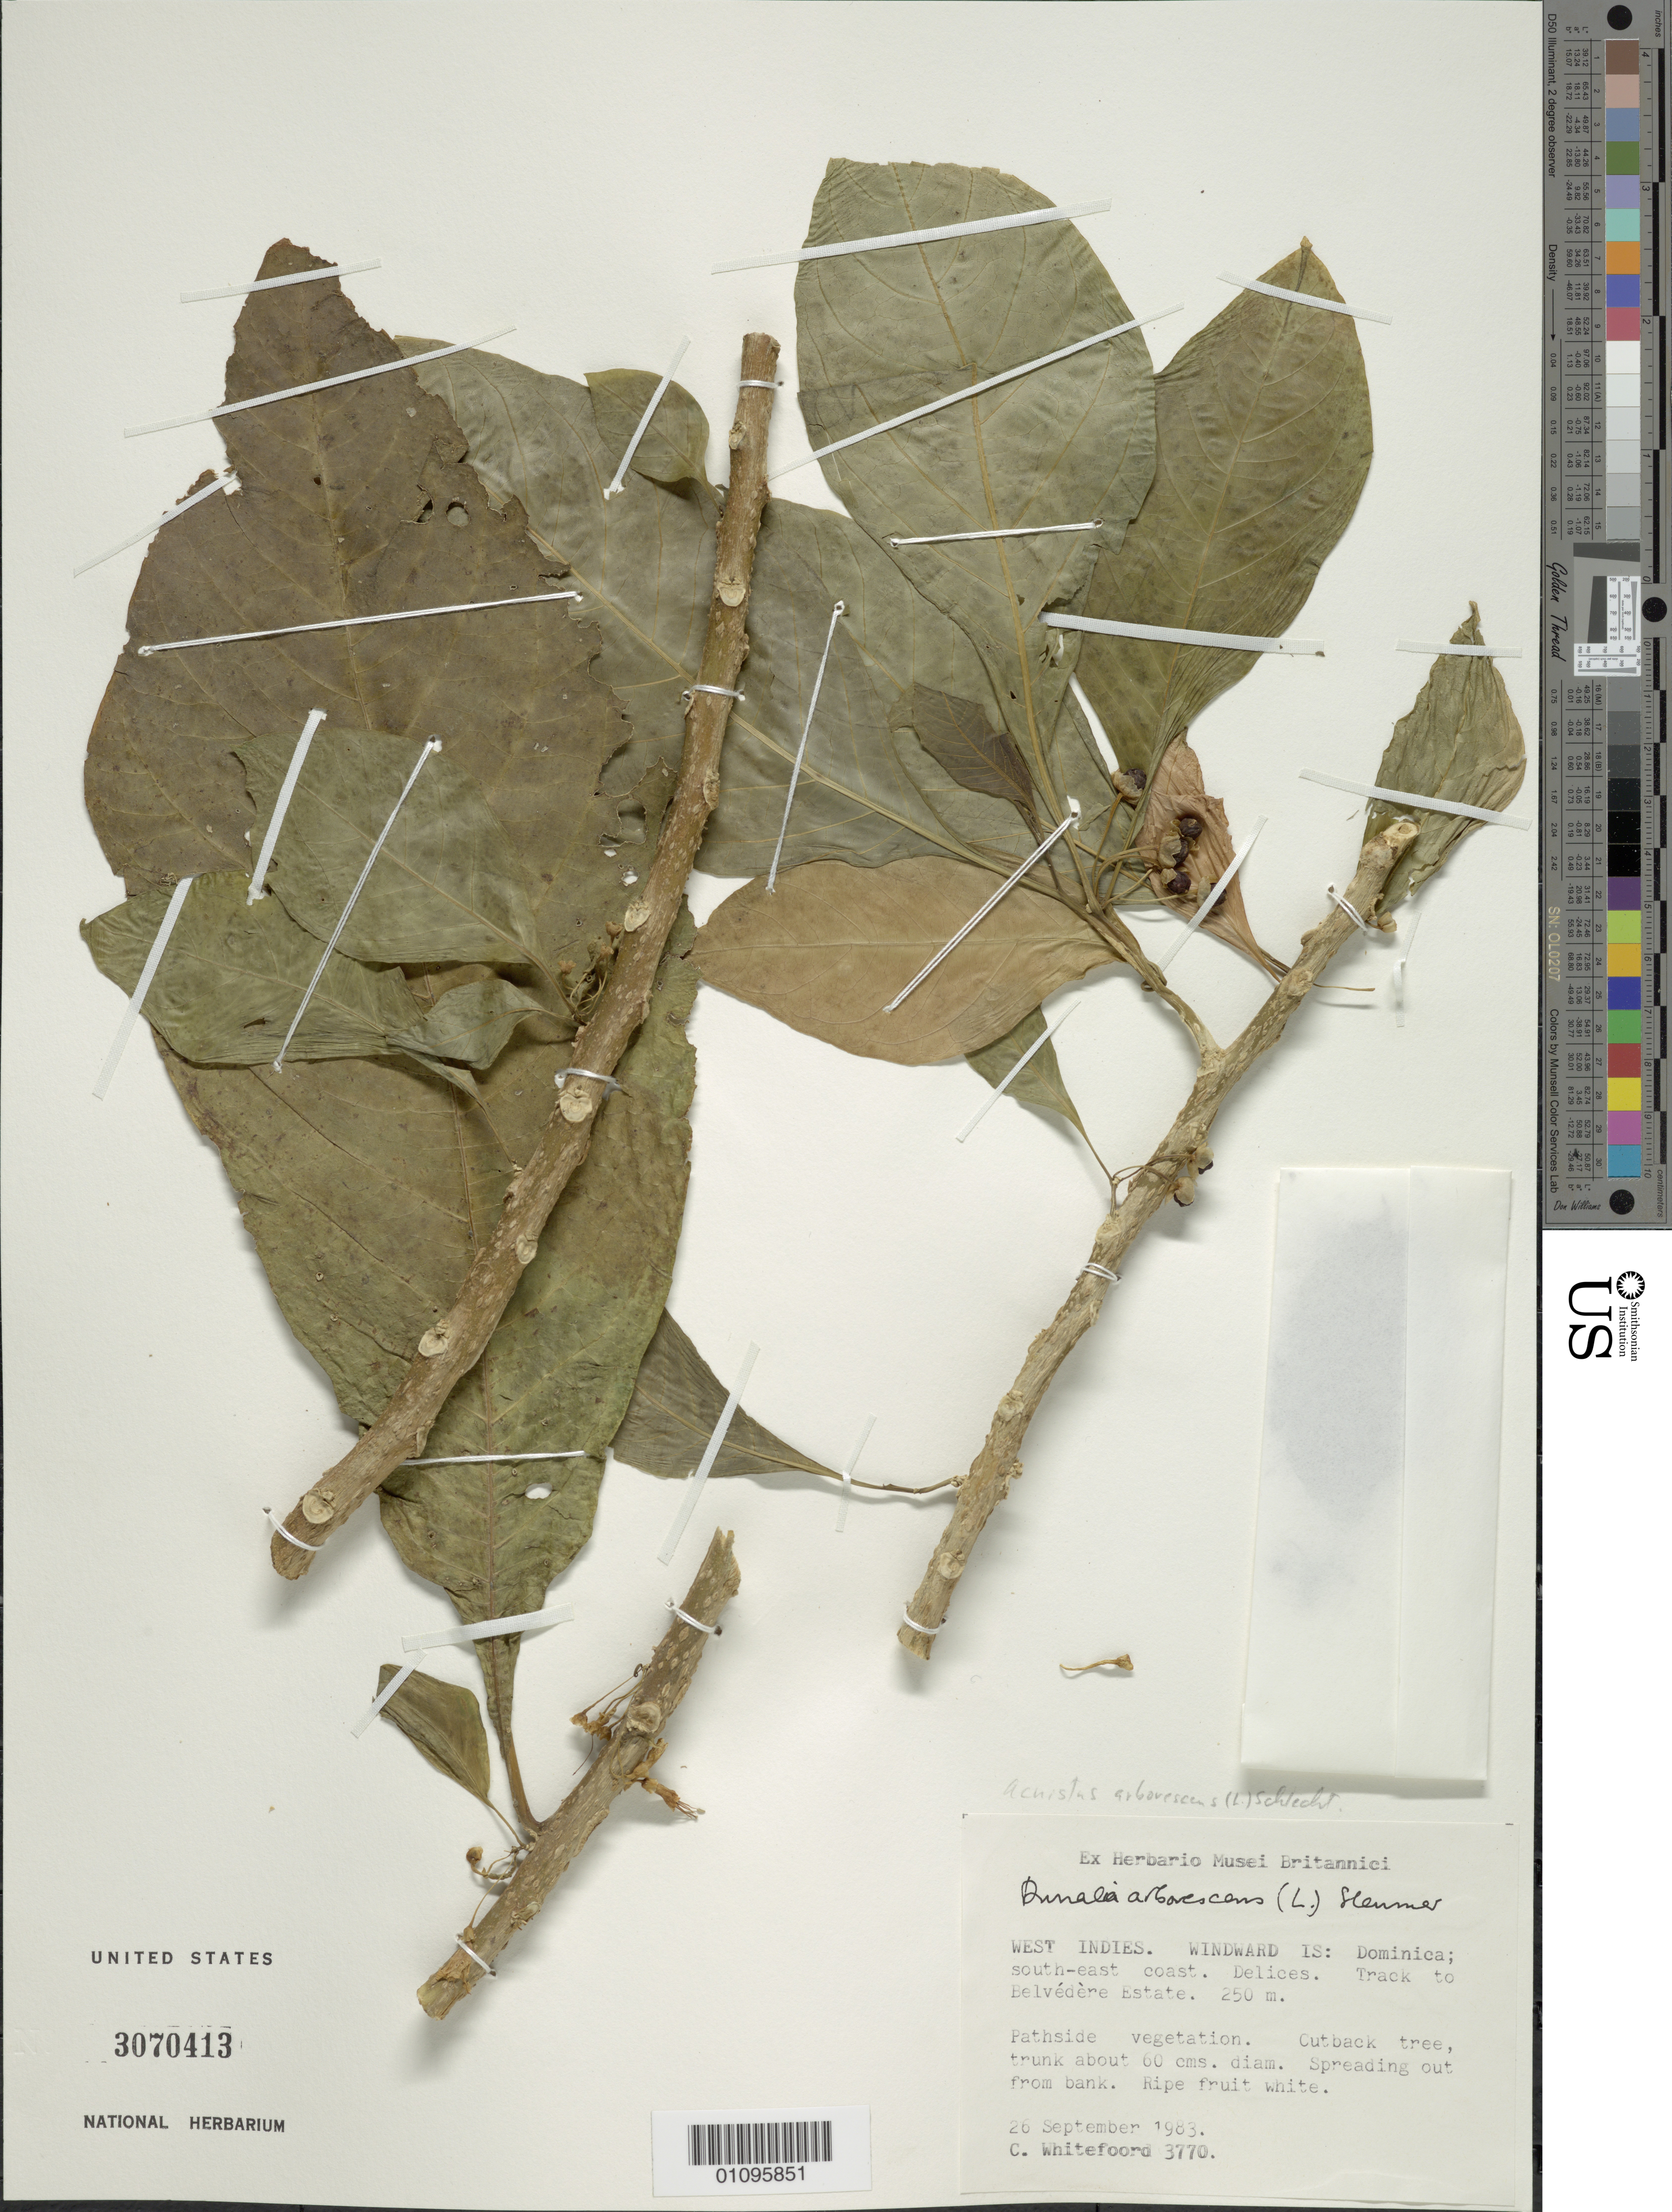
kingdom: Plantae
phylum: Tracheophyta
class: Magnoliopsida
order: Solanales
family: Solanaceae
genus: Acnistus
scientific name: Acnistus arborescens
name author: (L.) Schltdl.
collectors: C. Whitefoord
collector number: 3770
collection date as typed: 26 Sep 1983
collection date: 1983-09-26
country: Dominica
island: Dominica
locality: SE coast, Delices; track to Belvédère Estate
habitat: Pathside vegetation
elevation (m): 250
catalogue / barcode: US 3070413